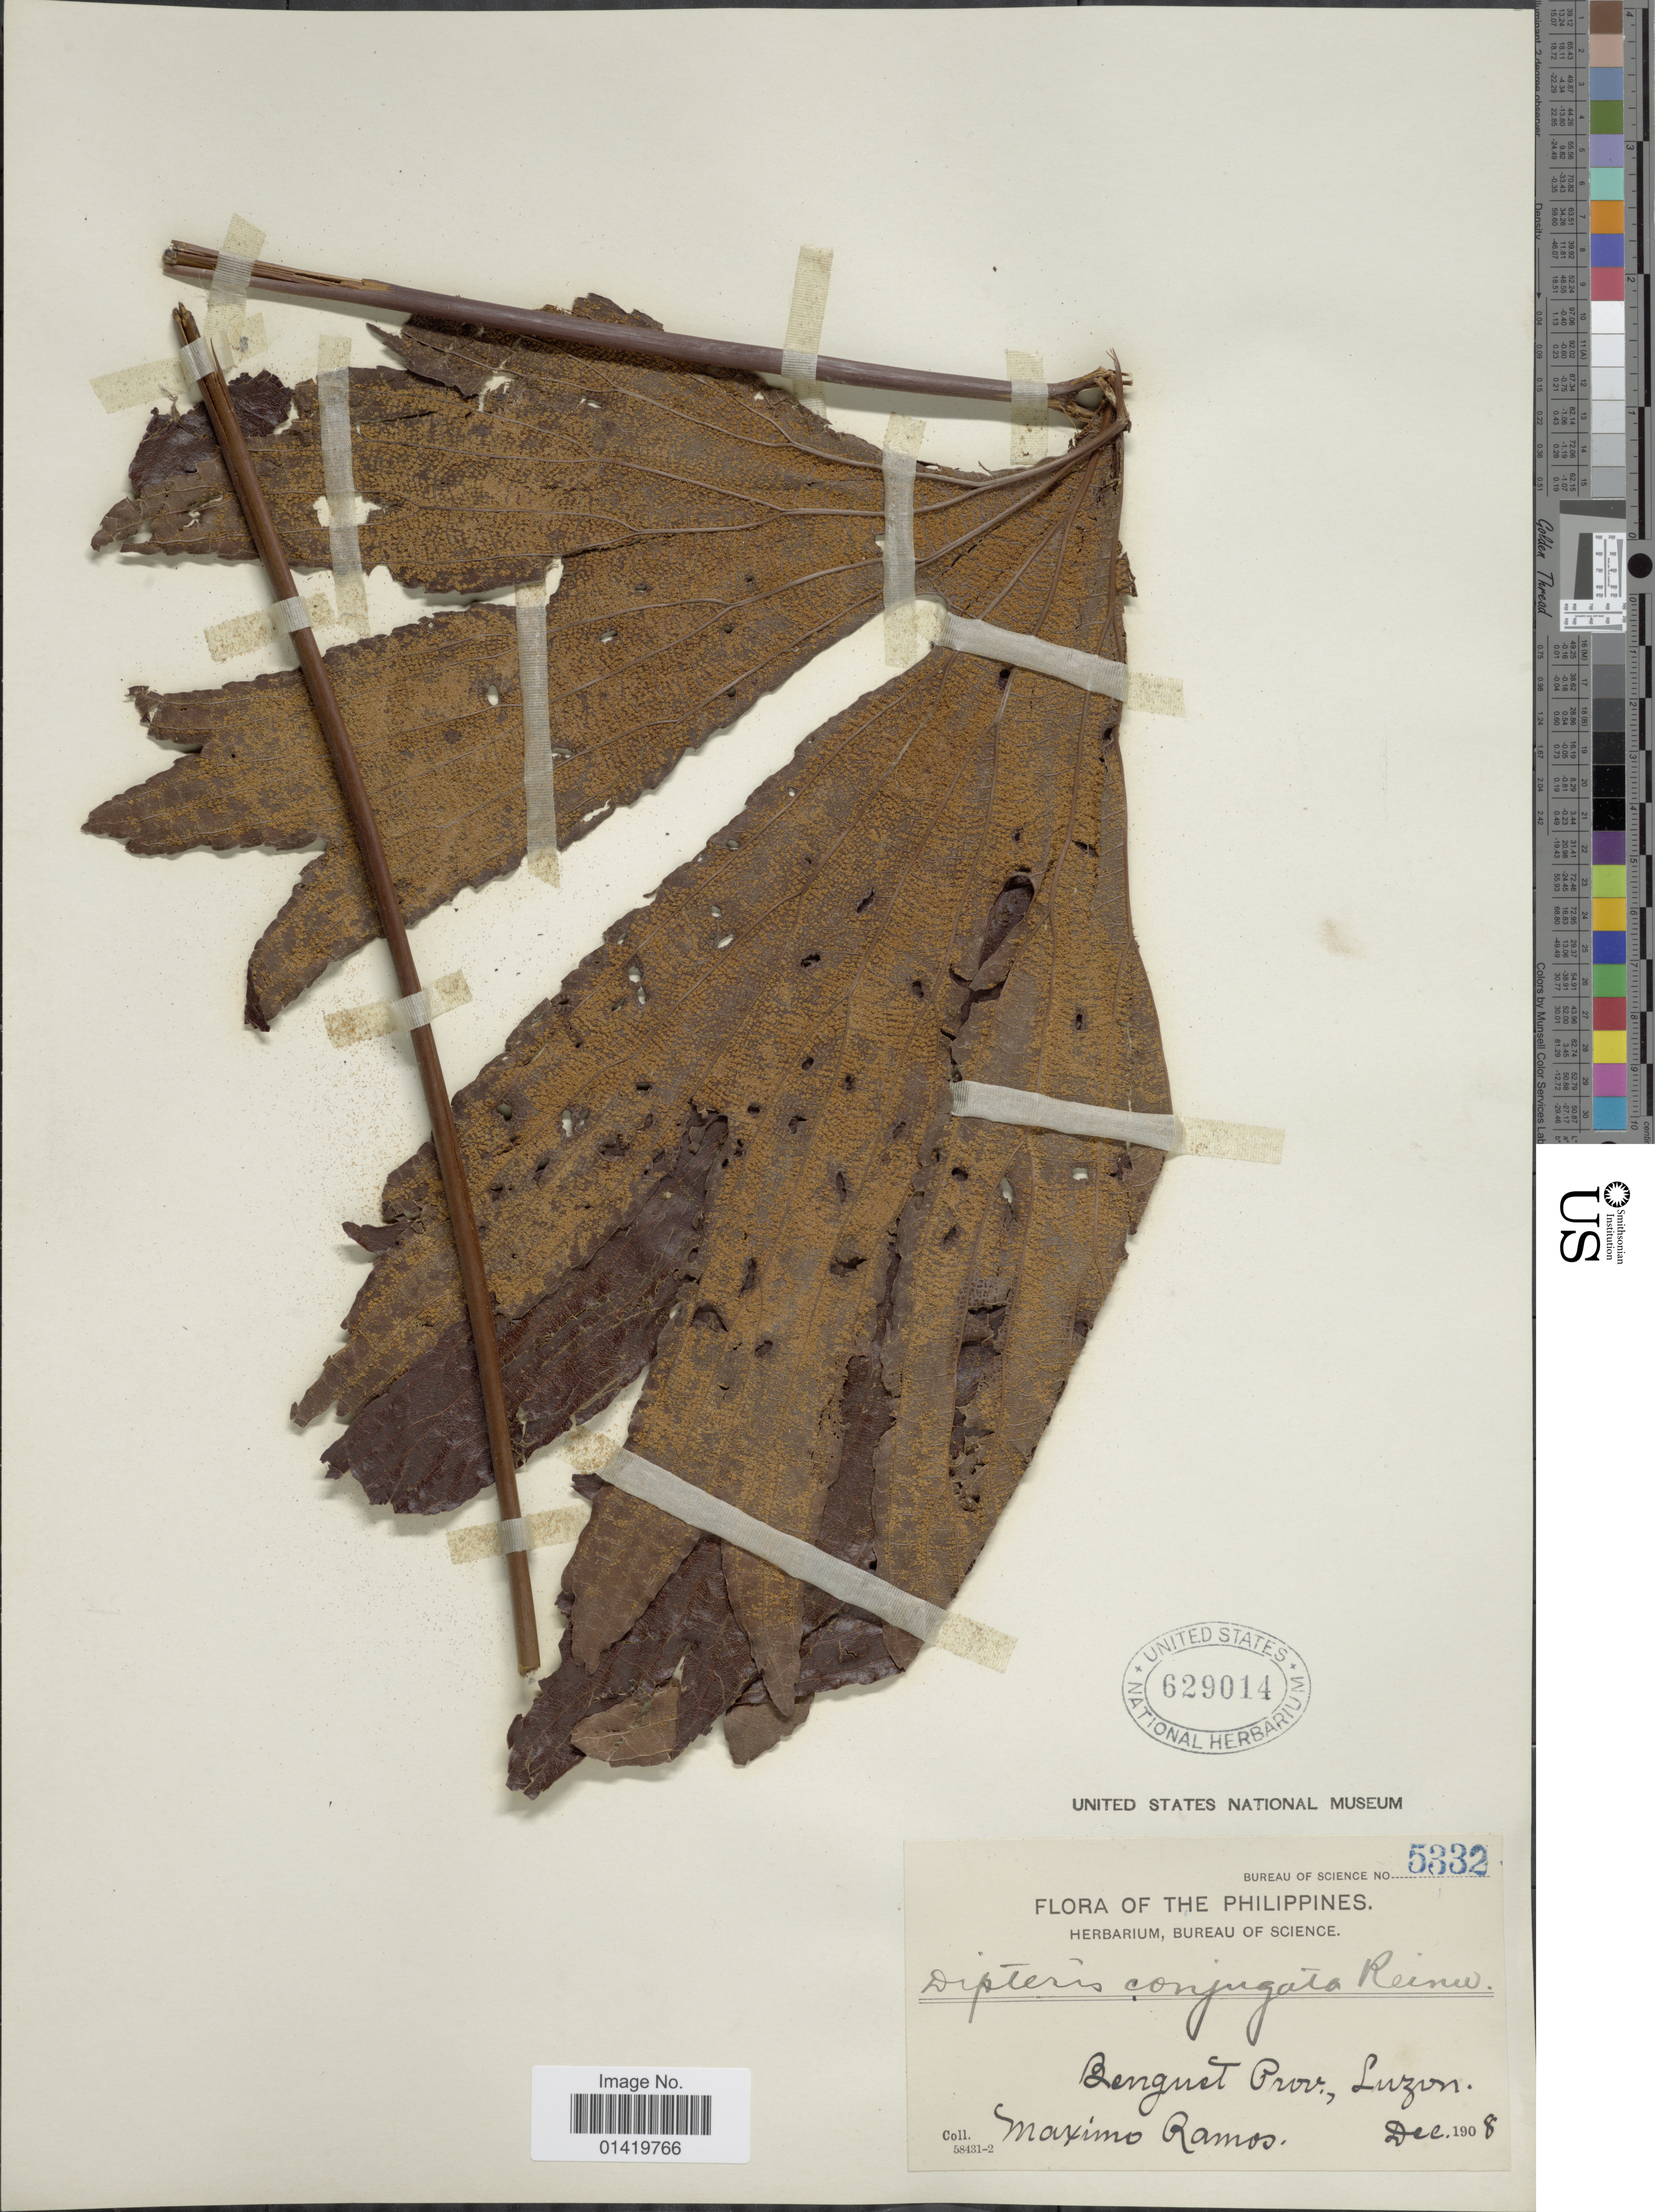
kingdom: Plantae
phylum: Tracheophyta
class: Polypodiopsida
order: Gleicheniales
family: Dipteridaceae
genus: Dipteris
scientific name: Dipteris conjugata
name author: Reinw.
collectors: M. Ramos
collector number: Bureau of Science 5332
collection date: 1908-12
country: Philippines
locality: Benguet Prov., Luzon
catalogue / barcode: US 629014